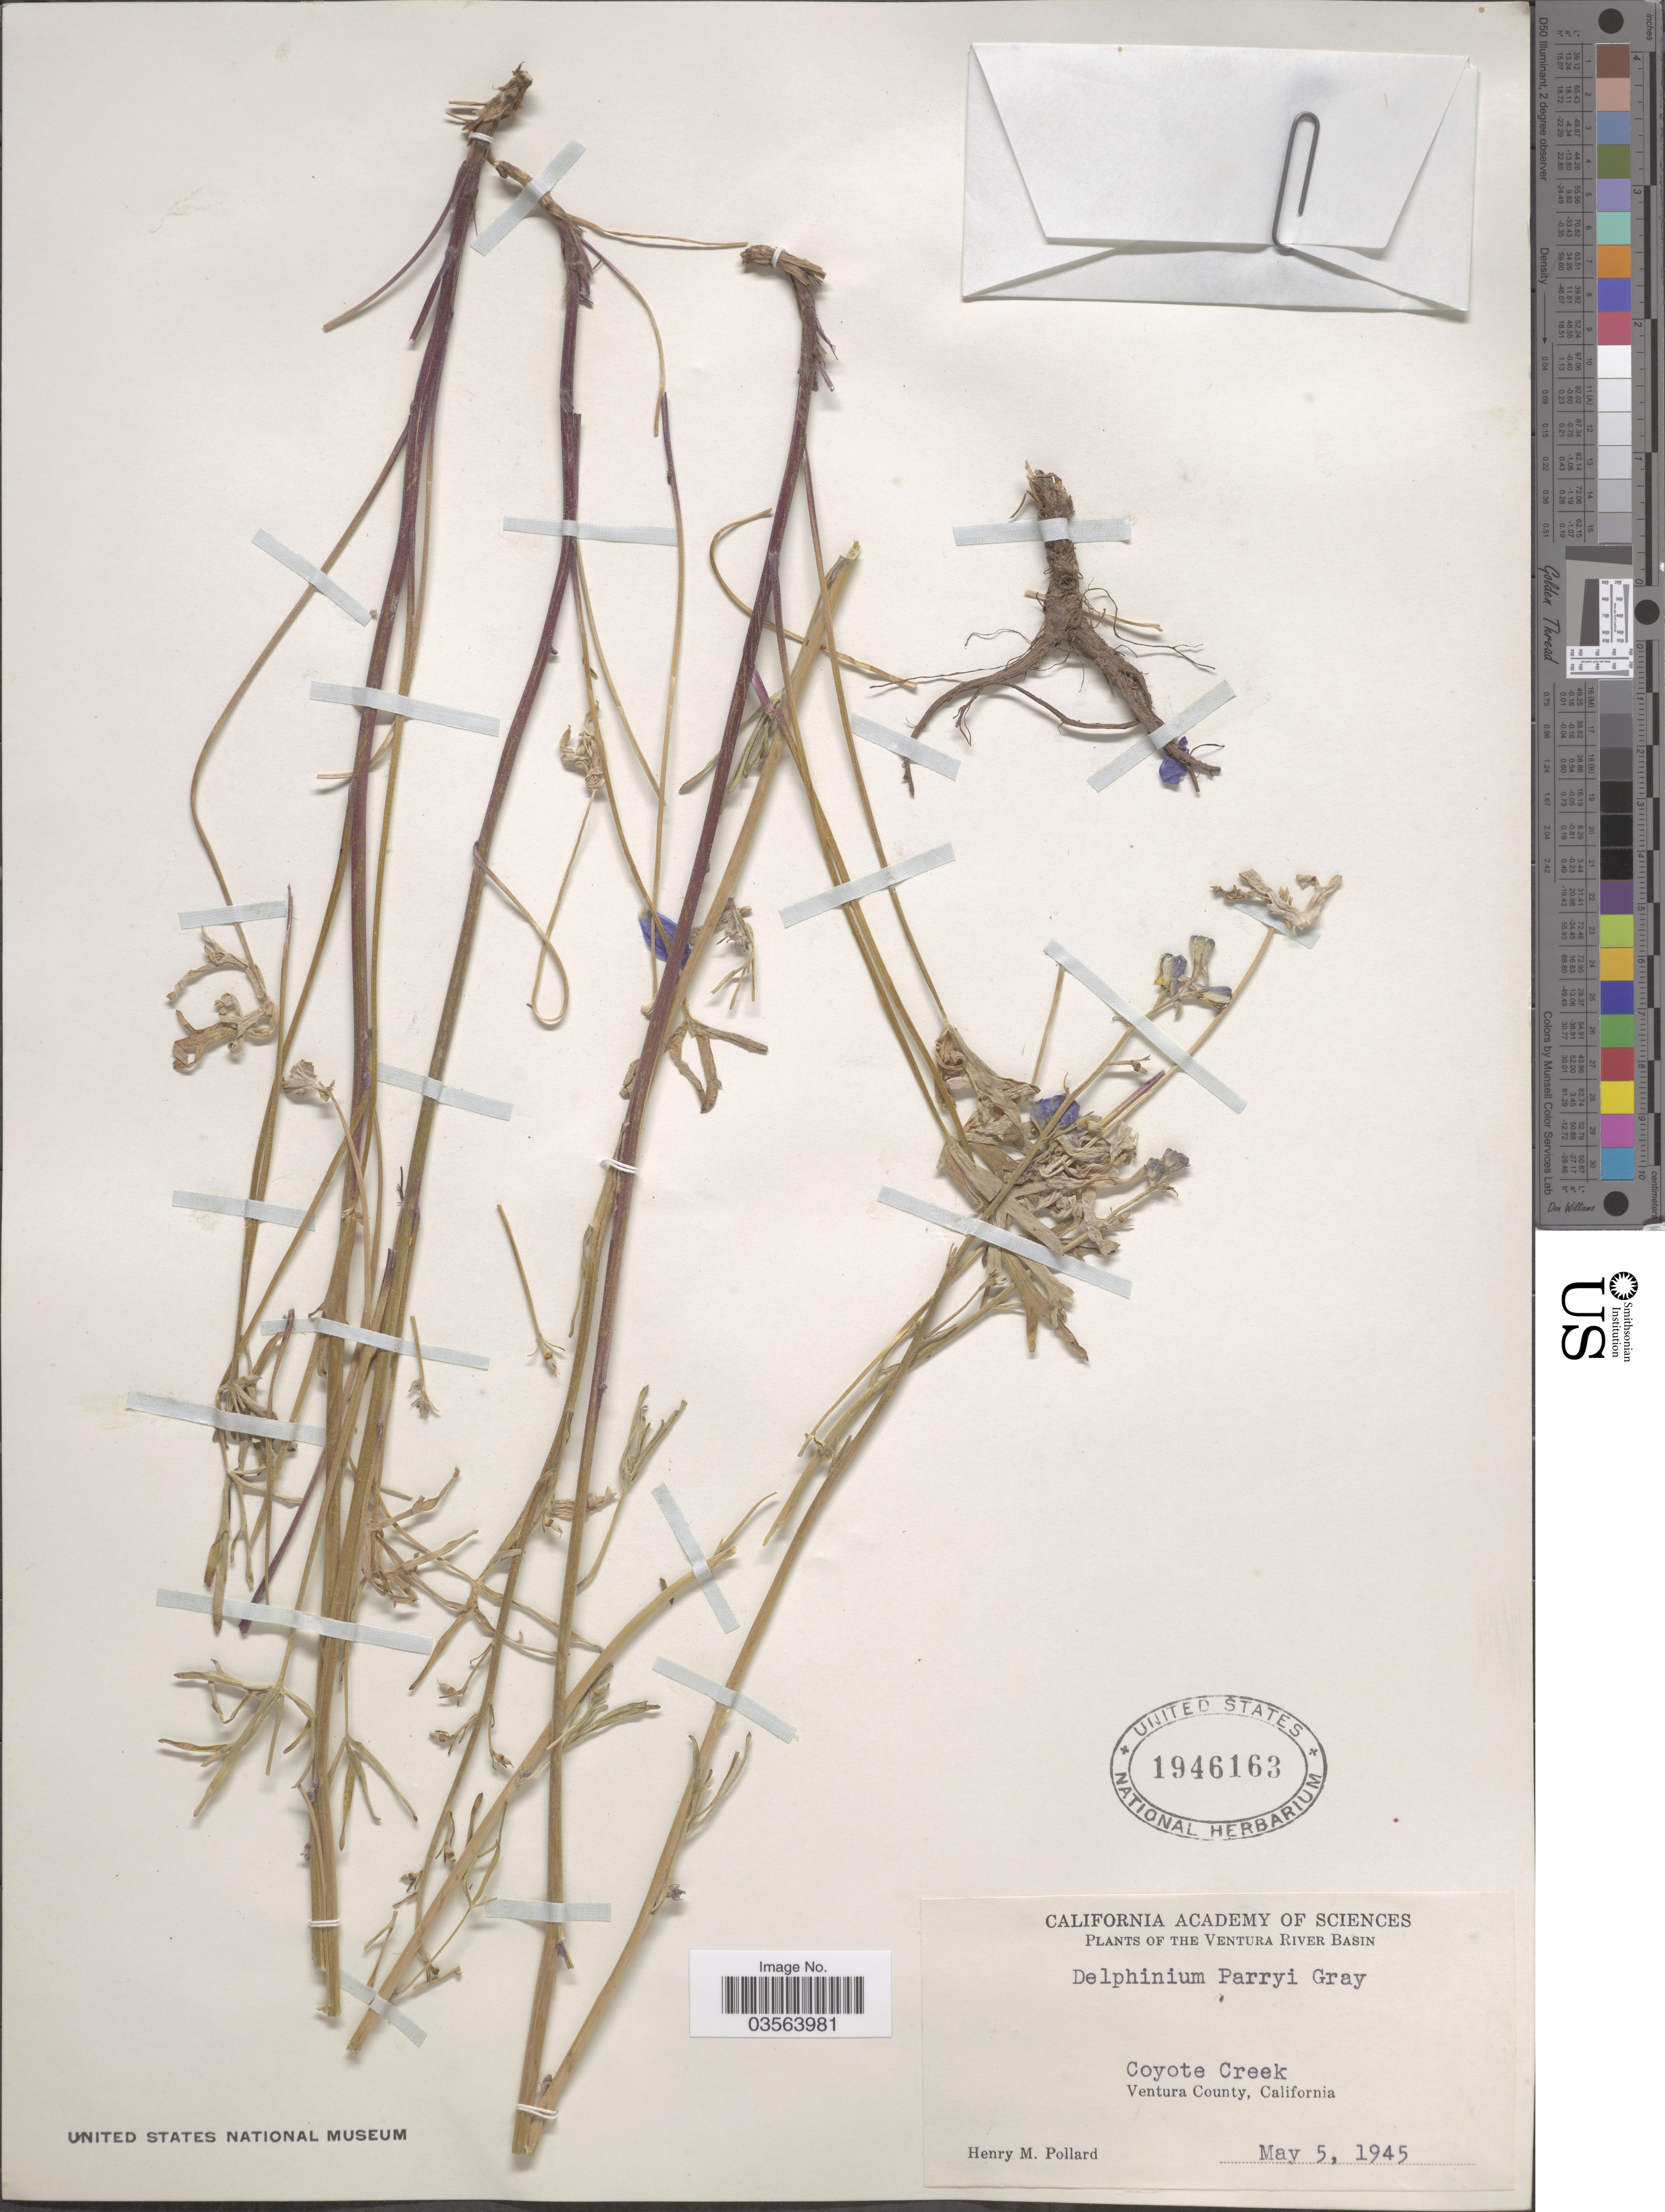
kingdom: Plantae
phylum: Tracheophyta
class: Magnoliopsida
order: Ranunculales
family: Ranunculaceae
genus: Delphinium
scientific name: Delphinium parryi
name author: A. Gray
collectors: H. M. Pollard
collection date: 1945-05-05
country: United States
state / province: California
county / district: Ventura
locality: The Ventura River Basin. Coyote Creek. Ventura County.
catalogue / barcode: US 1946163